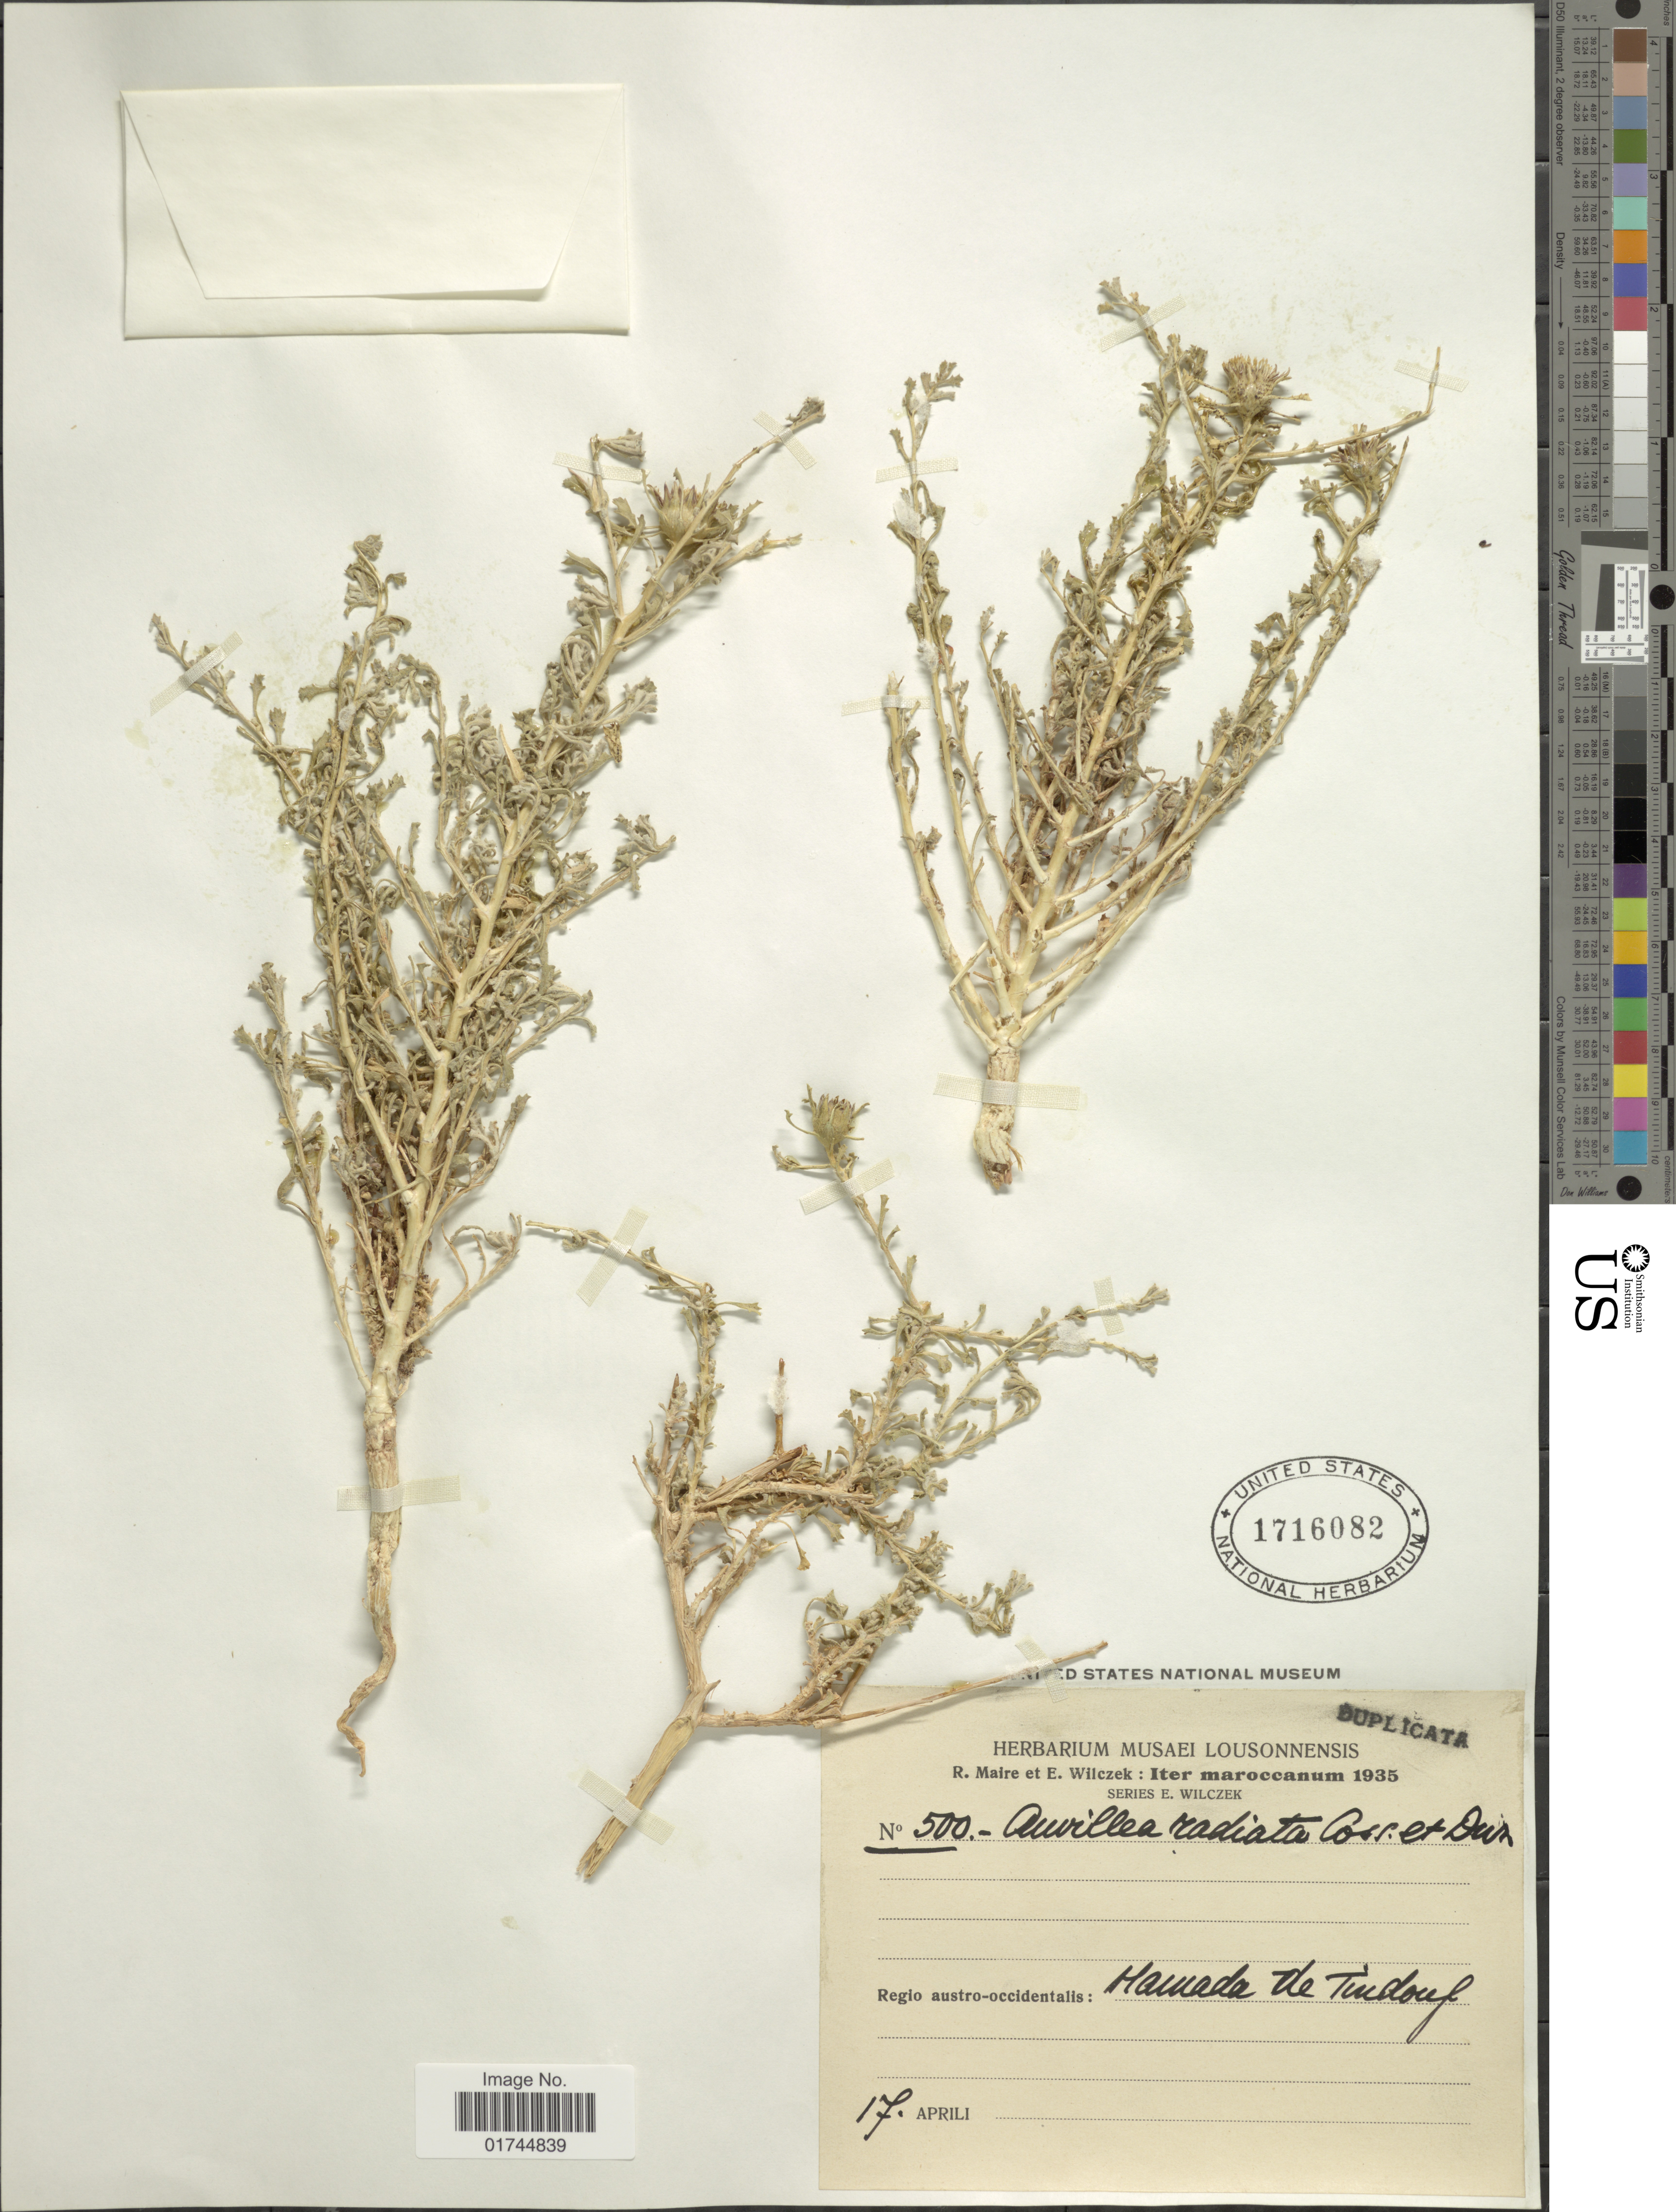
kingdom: Plantae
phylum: Tracheophyta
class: Magnoliopsida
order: Asterales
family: Asteraceae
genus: Anvillea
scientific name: Anvillea radiata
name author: Coss. & Durieu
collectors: R. C. Maire & E. Wilczek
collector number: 500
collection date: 1935-04-17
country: Morocco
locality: Regio austro-occidentalis: Hamada de Tudouf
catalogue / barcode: US 1716082